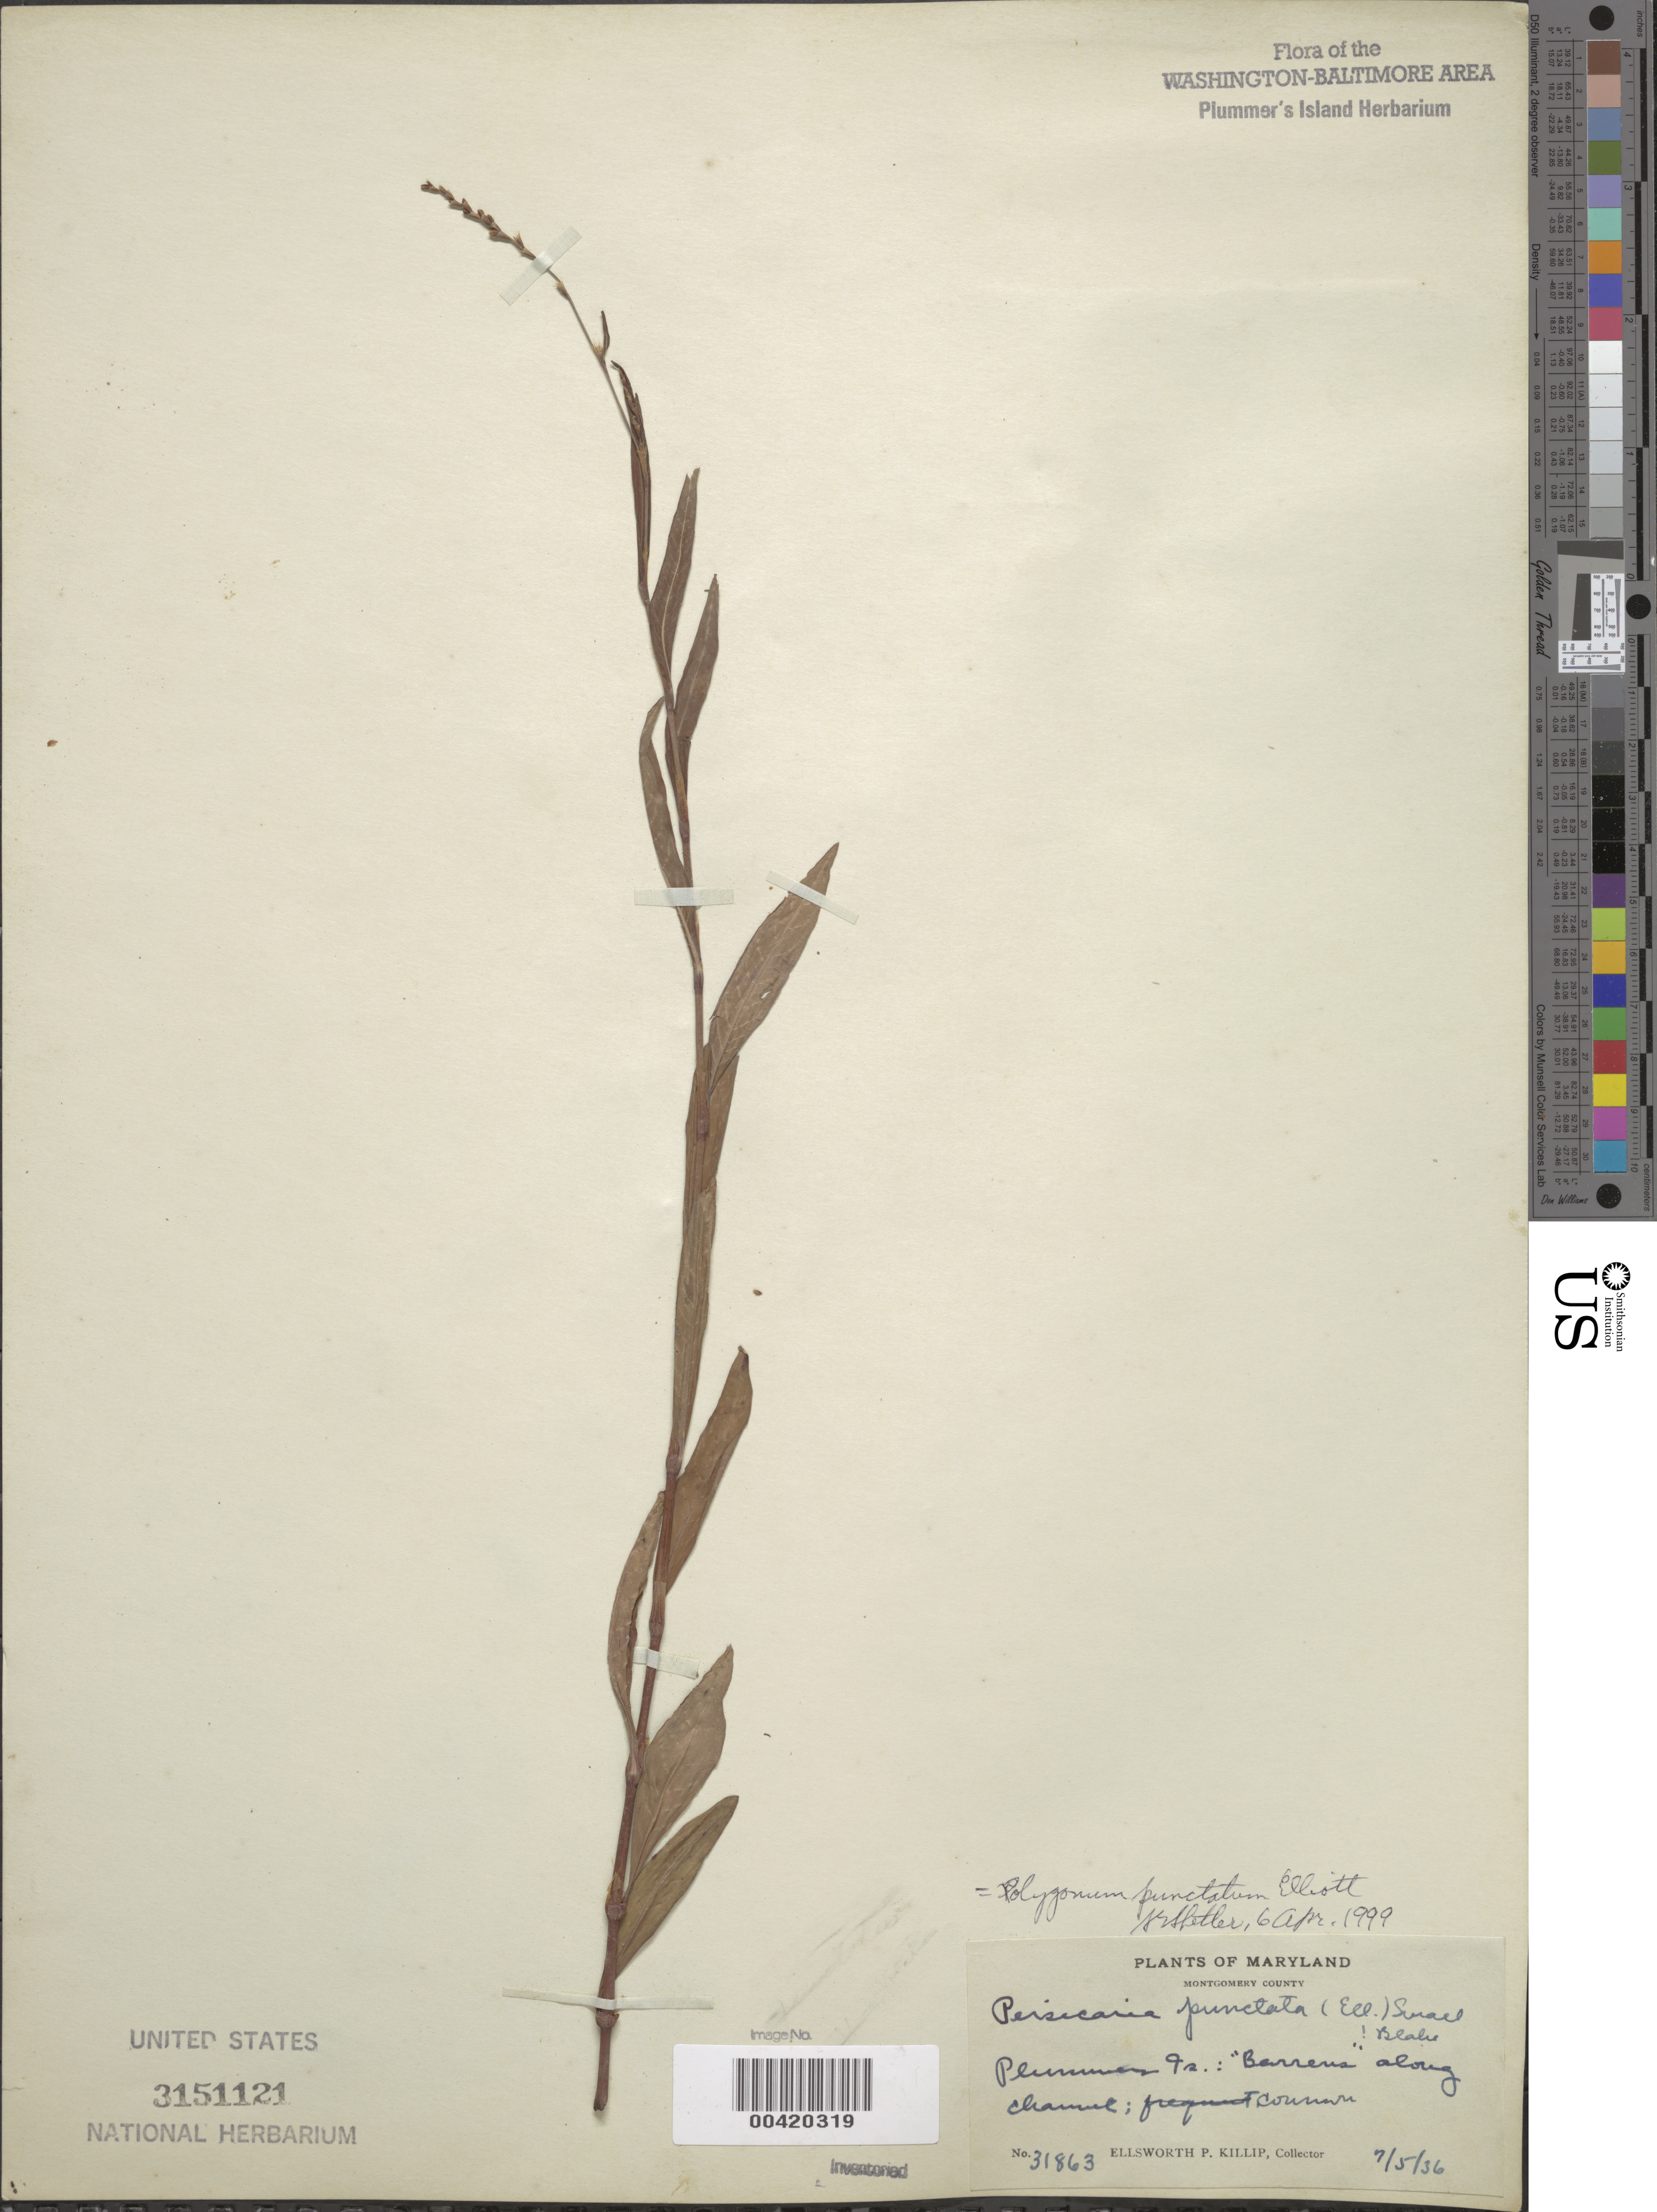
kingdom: Plantae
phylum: Tracheophyta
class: Magnoliopsida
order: Caryophyllales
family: Polygonaceae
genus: Persicaria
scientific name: Persicaria punctata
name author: (Elliott) Small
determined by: Atha, D. E.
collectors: E. P. Killip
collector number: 31863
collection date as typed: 05 Jul 1936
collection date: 1936-07-05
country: United States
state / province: Maryland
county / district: Montgomery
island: Plummers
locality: Plummer's Island; "barrens" along Channel C. & O. Canal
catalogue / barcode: US 3151121